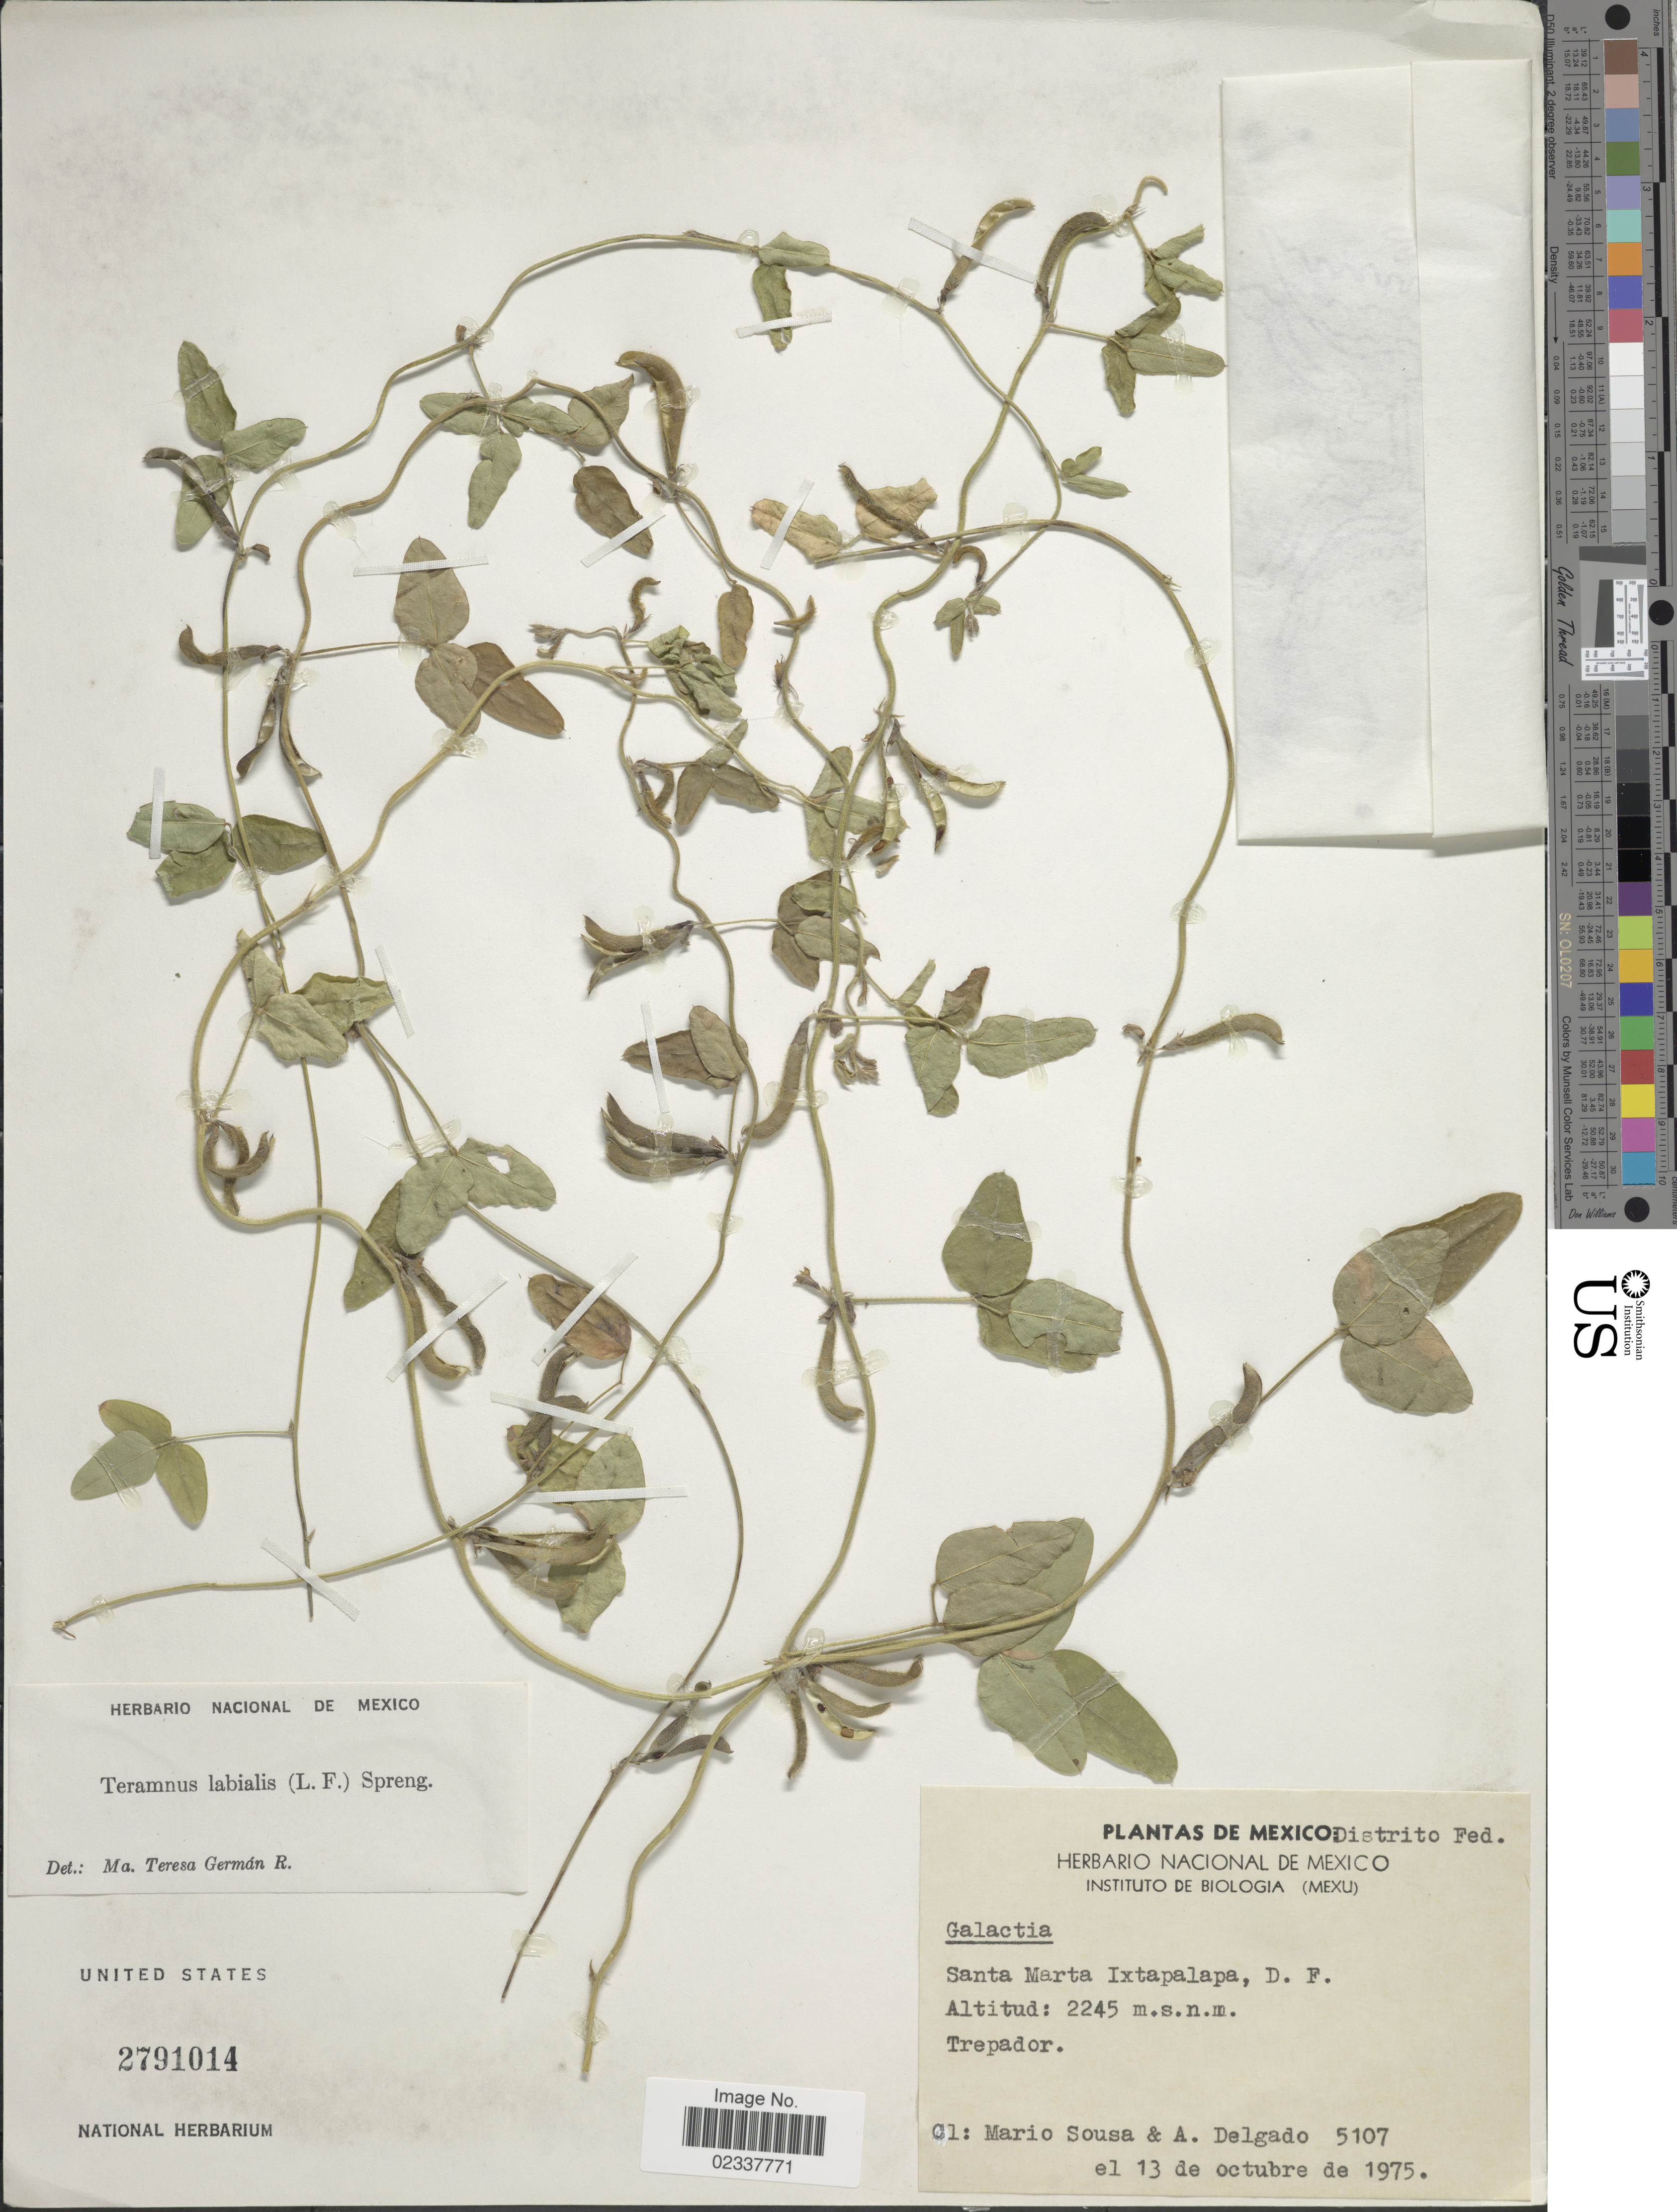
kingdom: Plantae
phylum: Tracheophyta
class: Magnoliopsida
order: Fabales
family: Fabaceae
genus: Teramnus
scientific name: Teramnus labialis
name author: (L. f.) Spreng.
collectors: M. Sousa S. & A. A. Delgado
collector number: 5107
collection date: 1975-10-13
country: Mexico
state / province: Distrito Federal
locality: Santa Marta Ixtapalapa, D.F.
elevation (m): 2245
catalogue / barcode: US 2791014